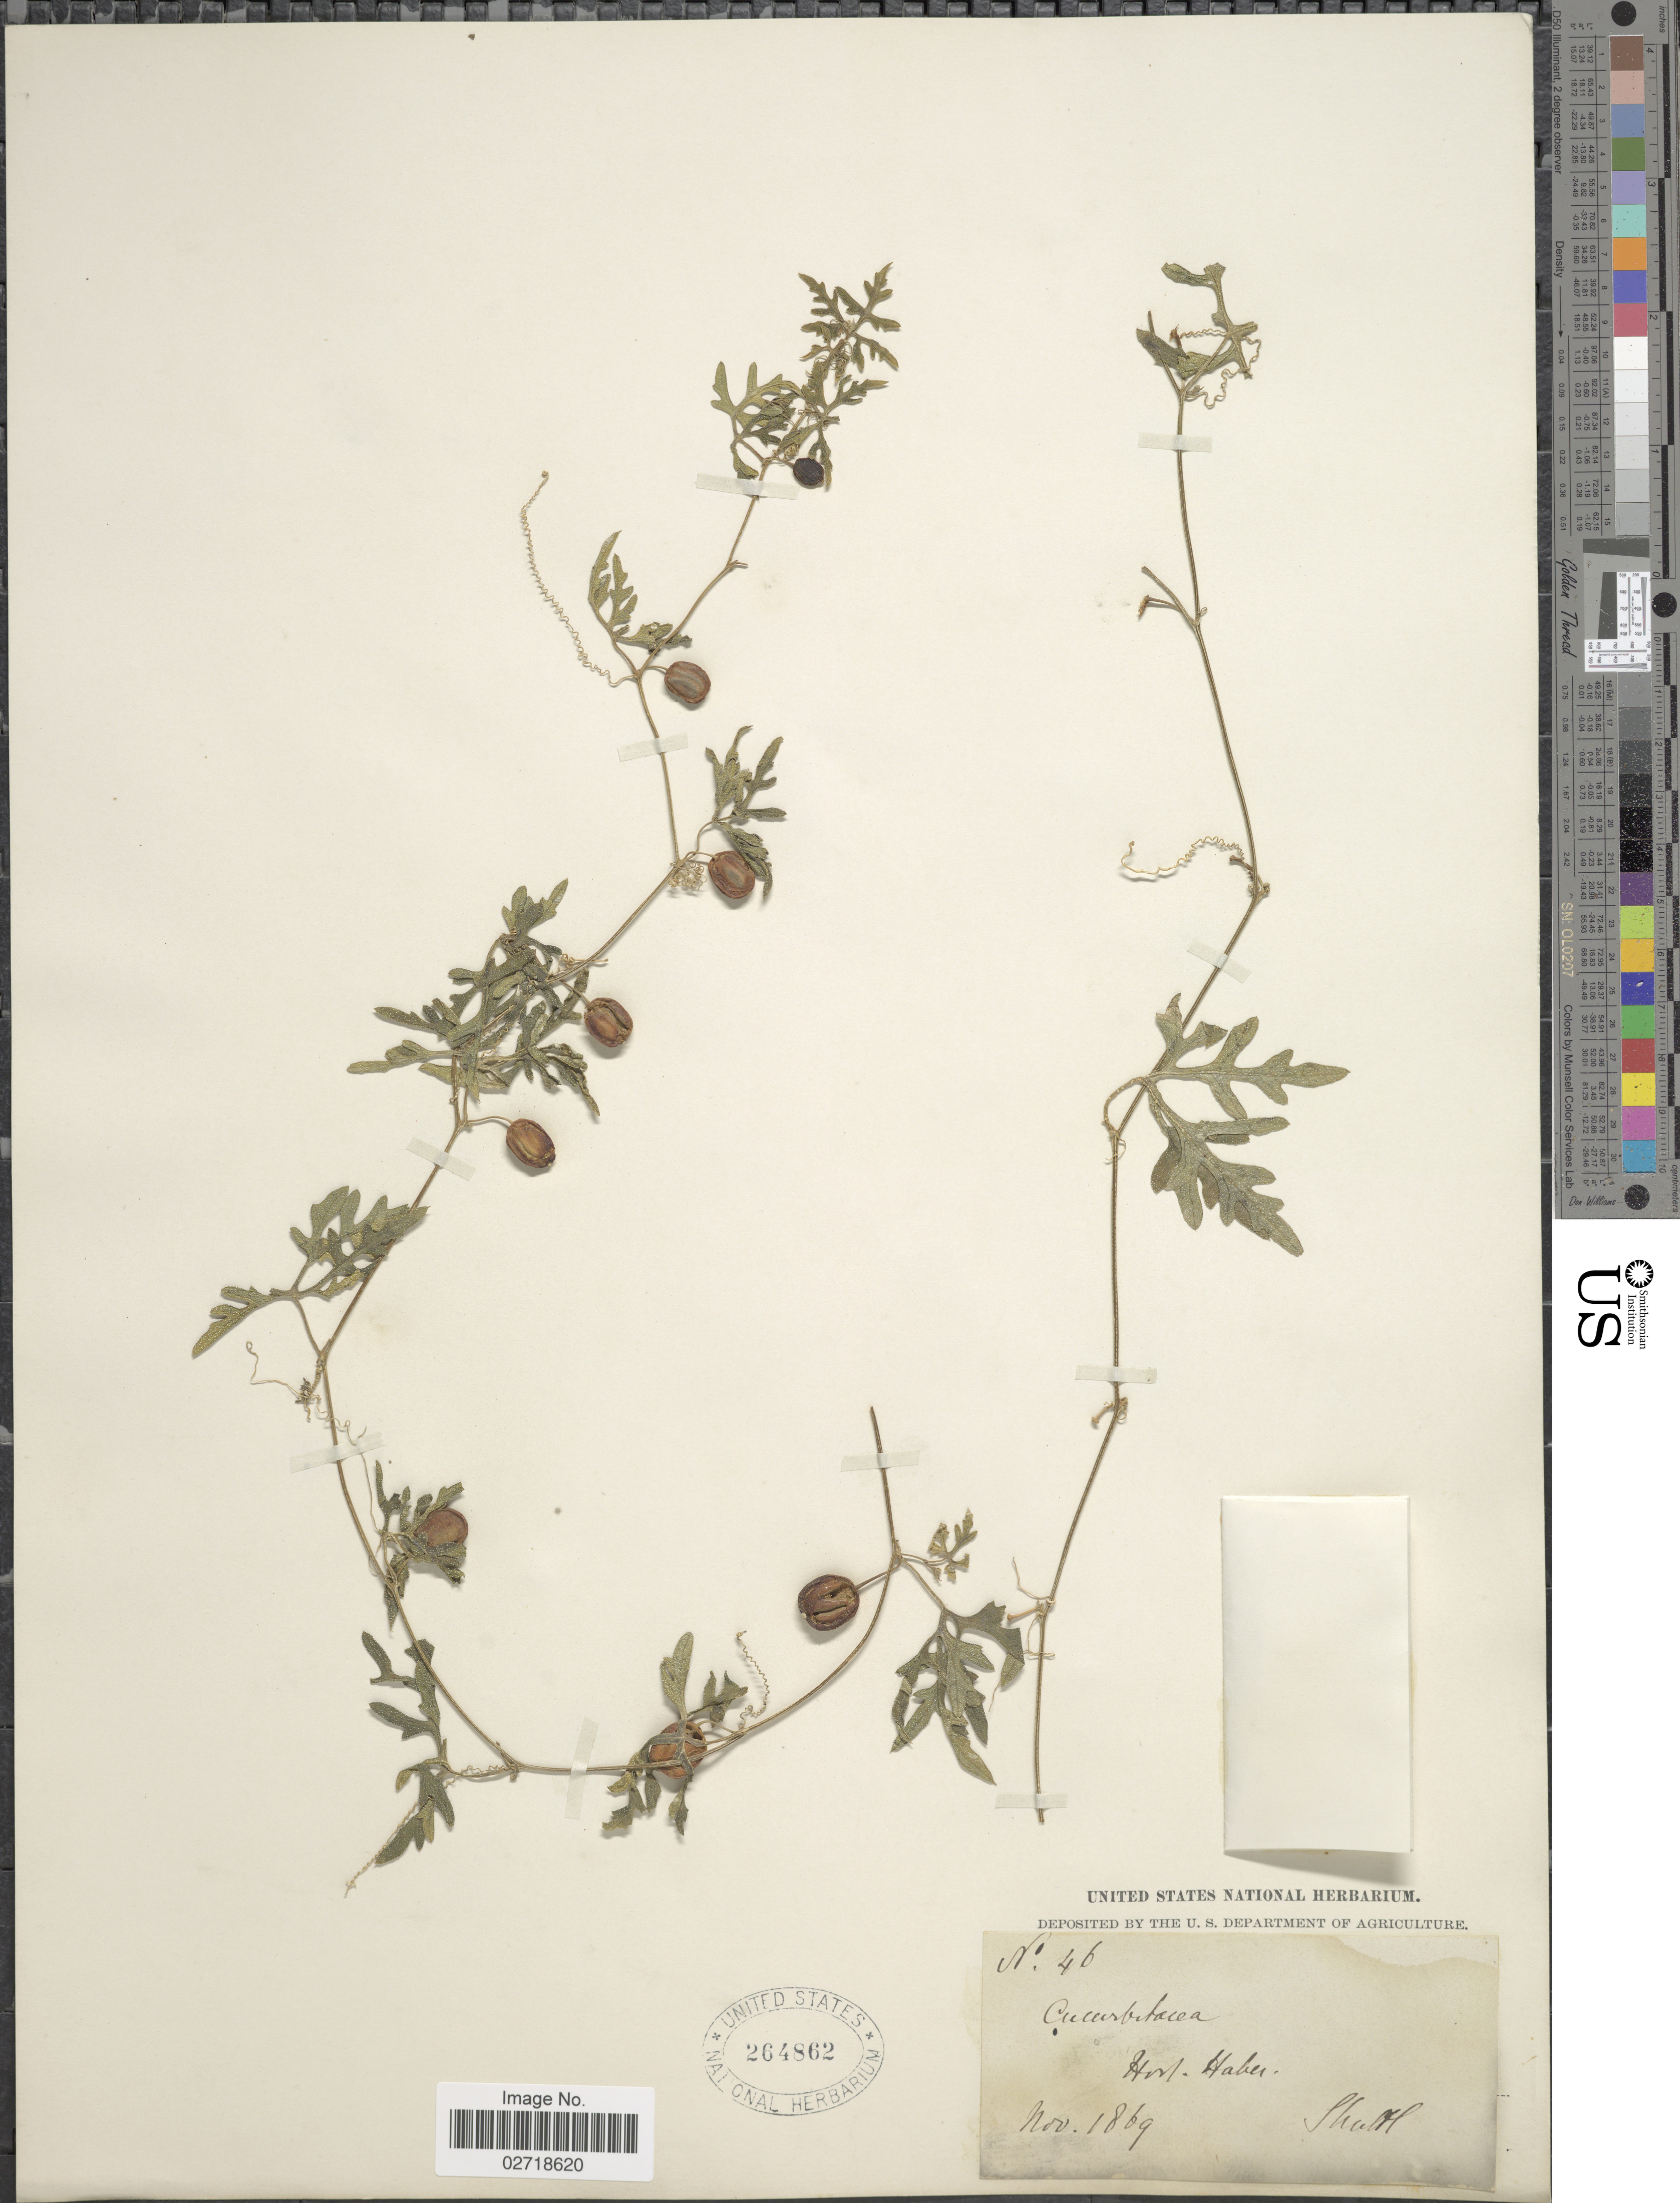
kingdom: Plantae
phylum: Tracheophyta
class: Magnoliopsida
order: Cucurbitales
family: Cucurbitaceae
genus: Zehneria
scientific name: Zehneria sp.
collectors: -. Shultz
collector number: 46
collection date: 1869-11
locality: Hort. Haber.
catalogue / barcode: US 264862